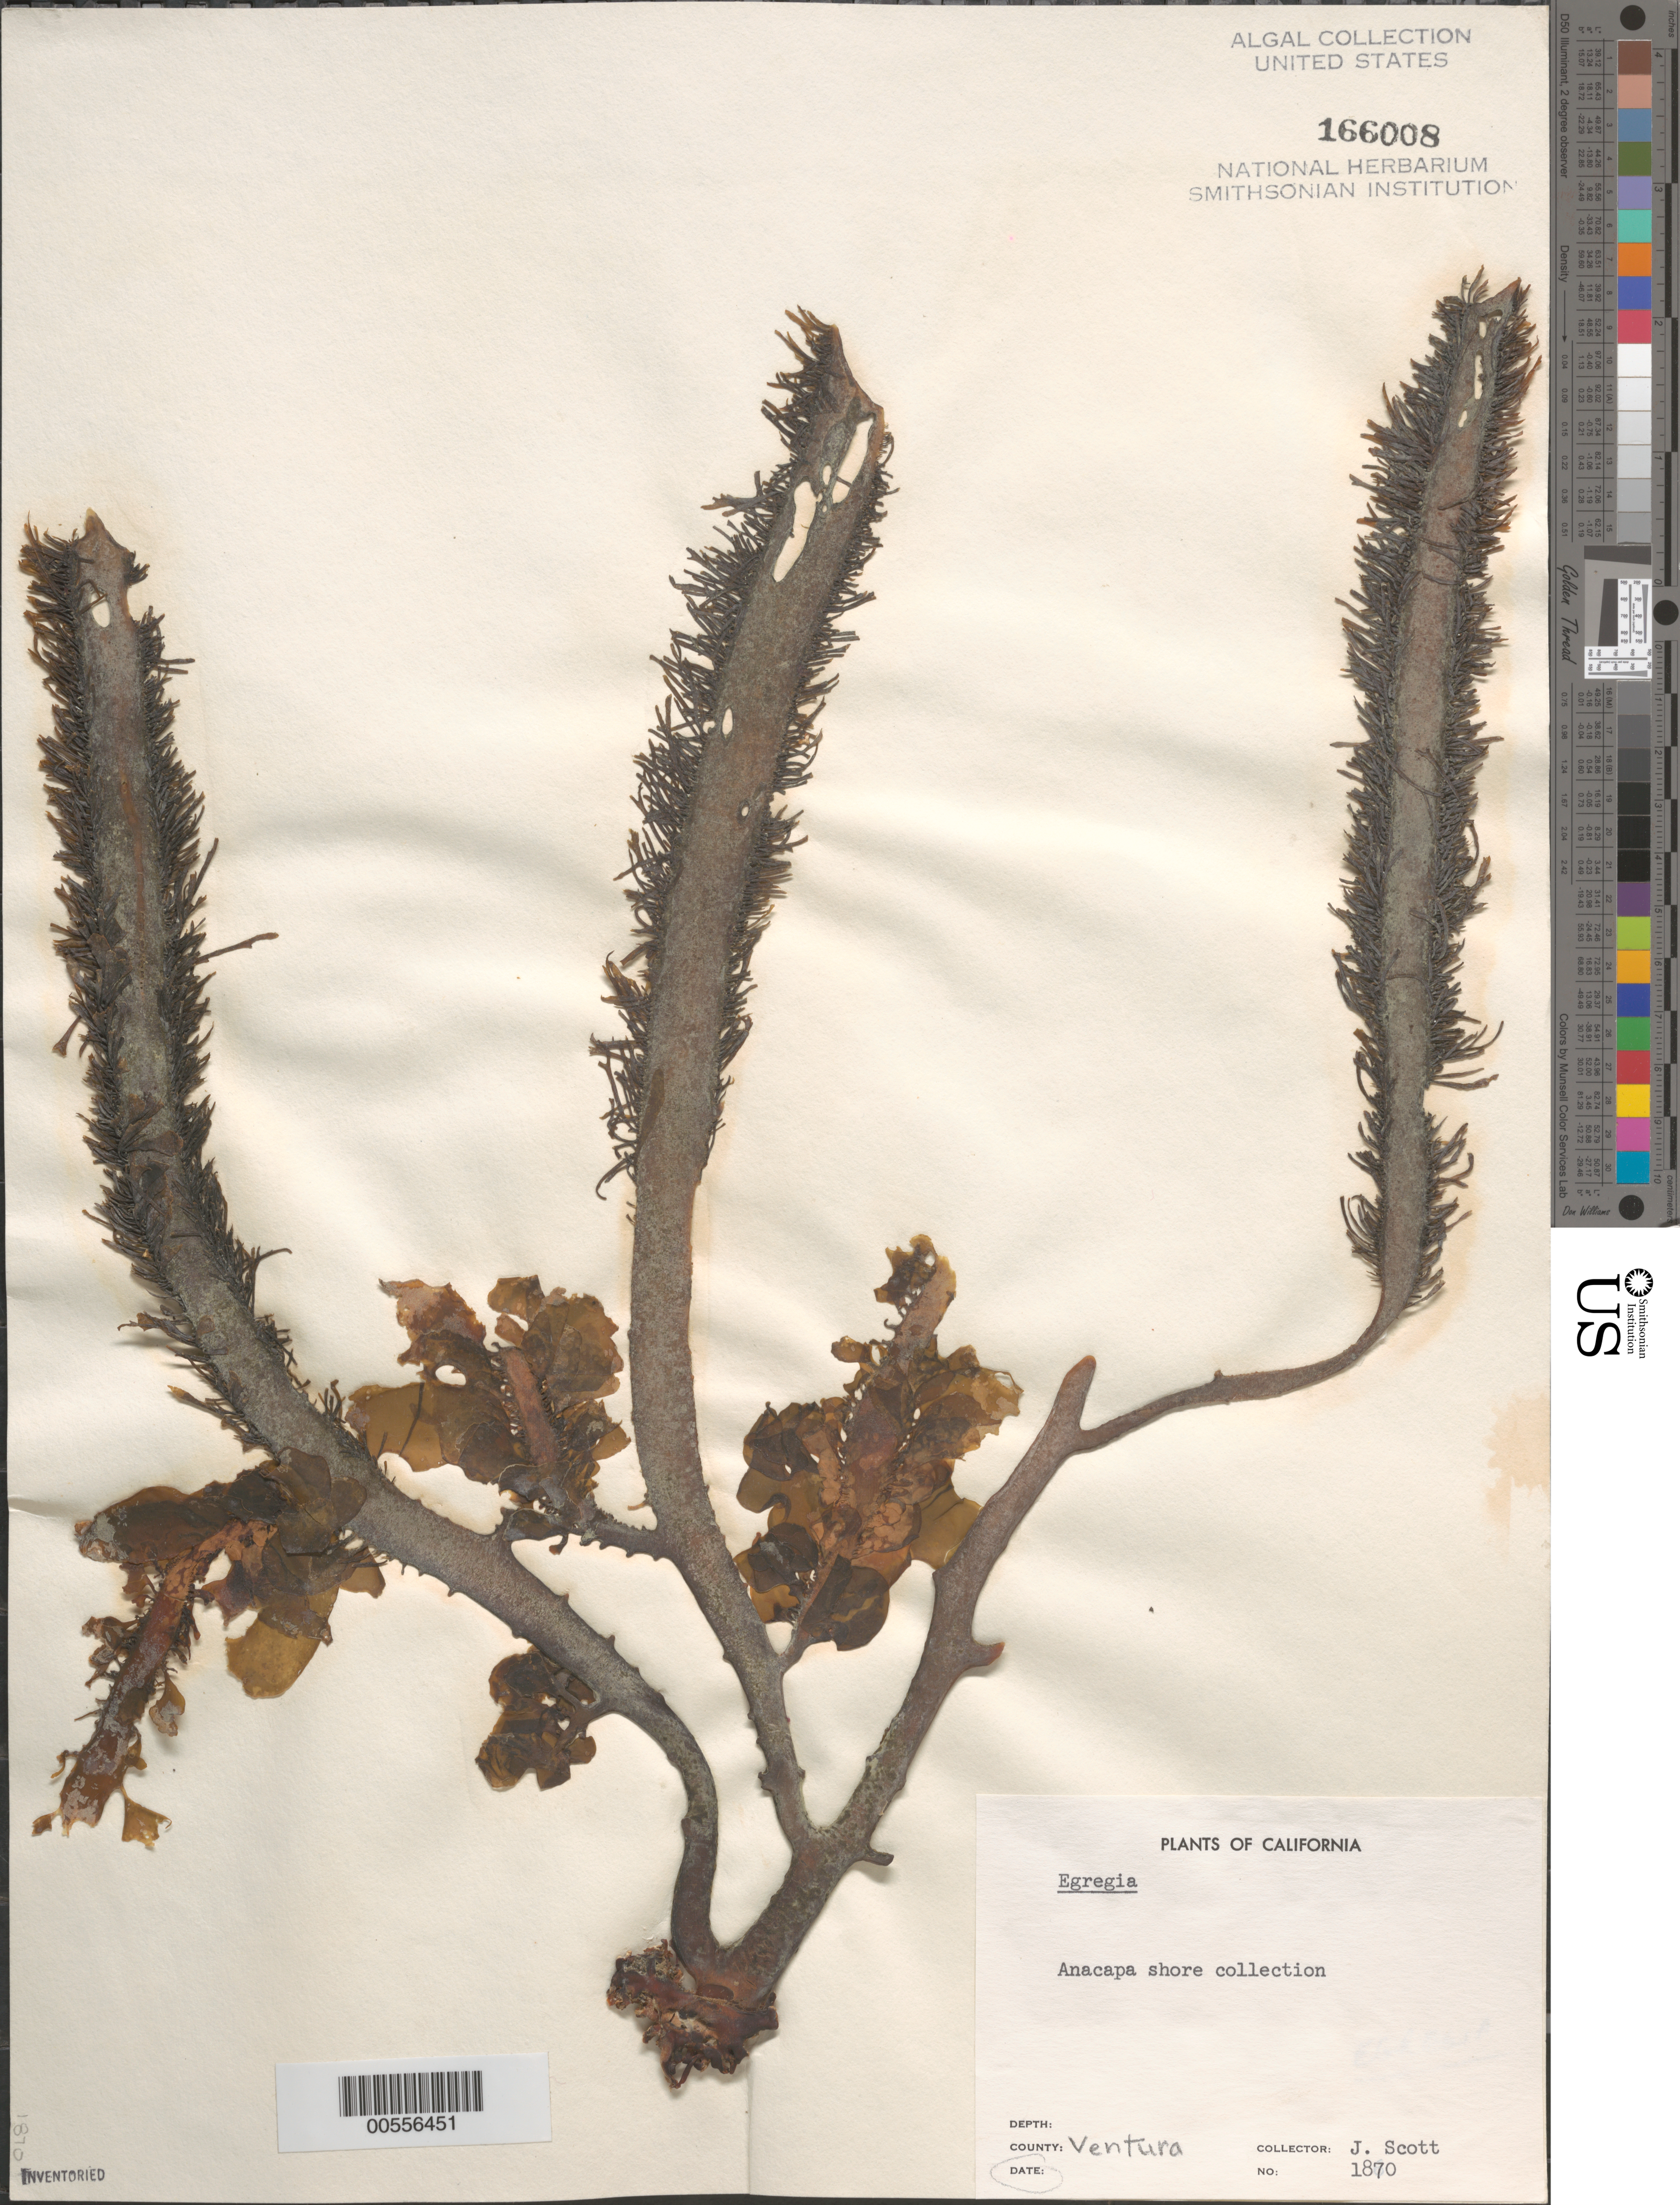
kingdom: Chromista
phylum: Ochrophyta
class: Phaeophyceae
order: Laminariales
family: Lessoniaceae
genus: Egregia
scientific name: Egregia sp.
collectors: J. Scott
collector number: Neushul 1870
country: United States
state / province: California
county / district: Ventura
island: Anacapa Island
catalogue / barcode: US 166008